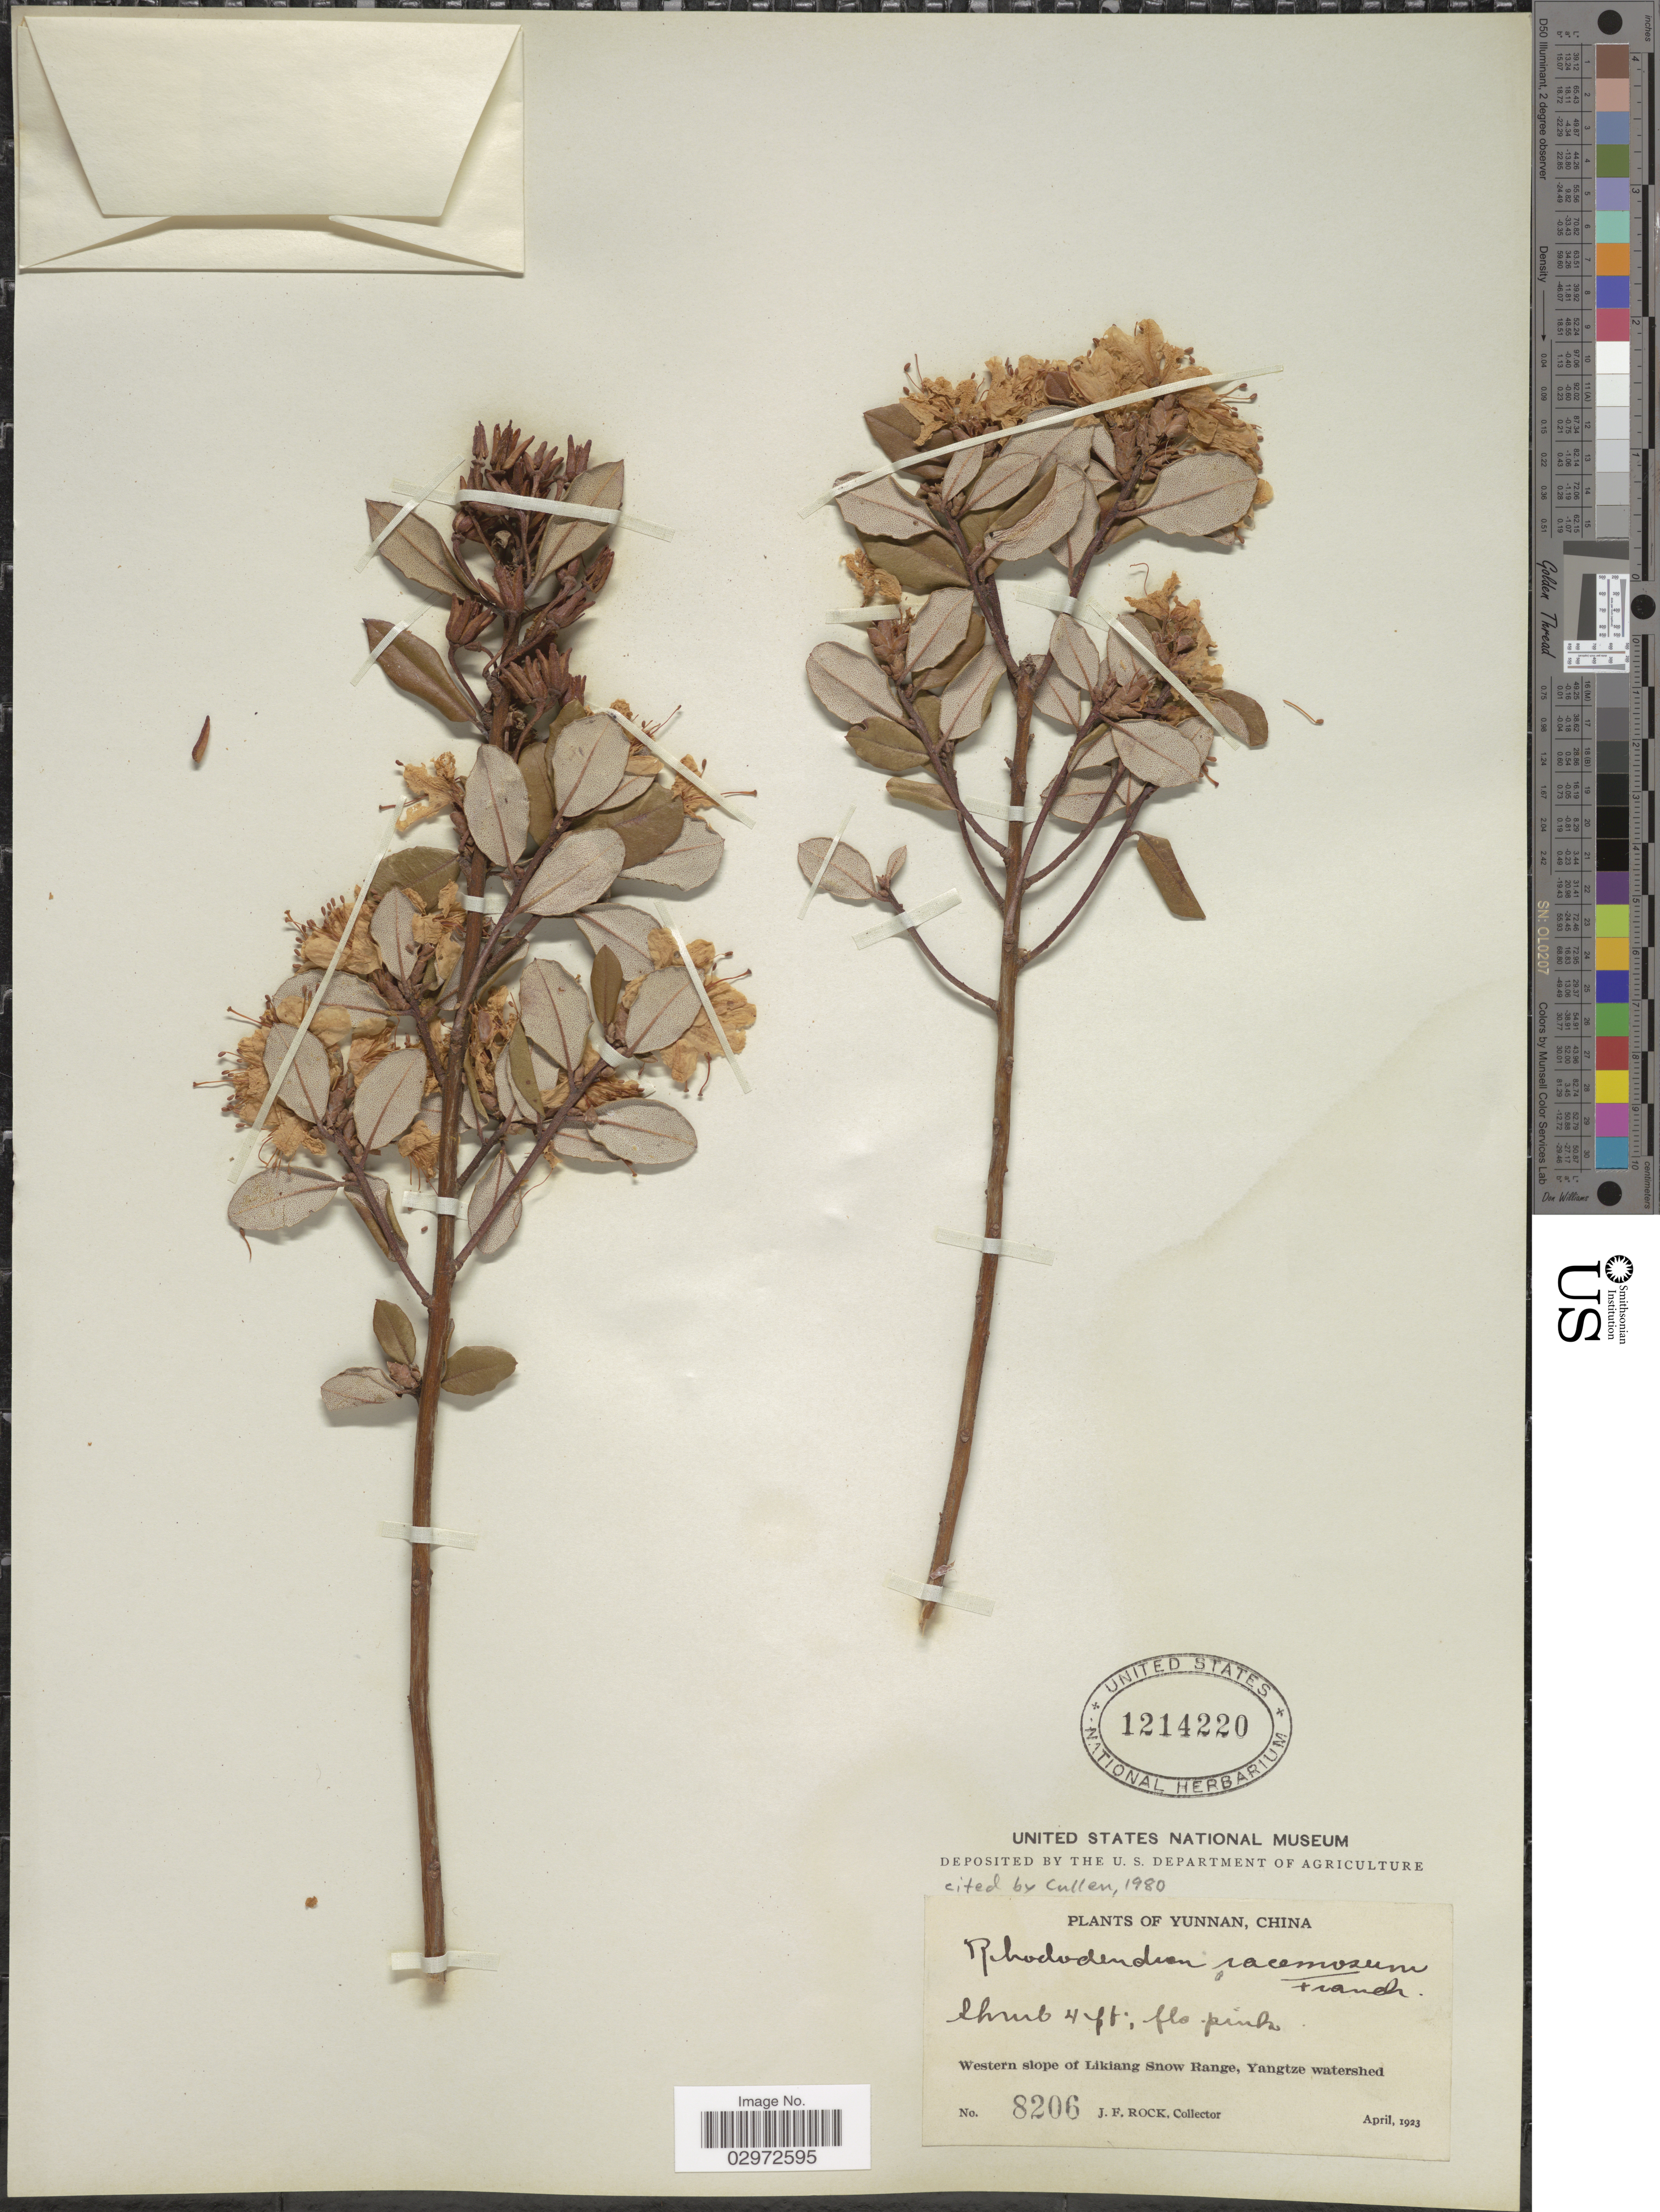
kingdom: Plantae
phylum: Tracheophyta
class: Magnoliopsida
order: Ericales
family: Ericaceae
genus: Rhododendron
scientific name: Rhododendron racemosum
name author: Franch.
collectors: J. Rock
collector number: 8206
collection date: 1923-04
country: China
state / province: Yunnan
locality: Western slope of Likiang Snow Range, Yangtze watershed.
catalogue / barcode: US 1214220